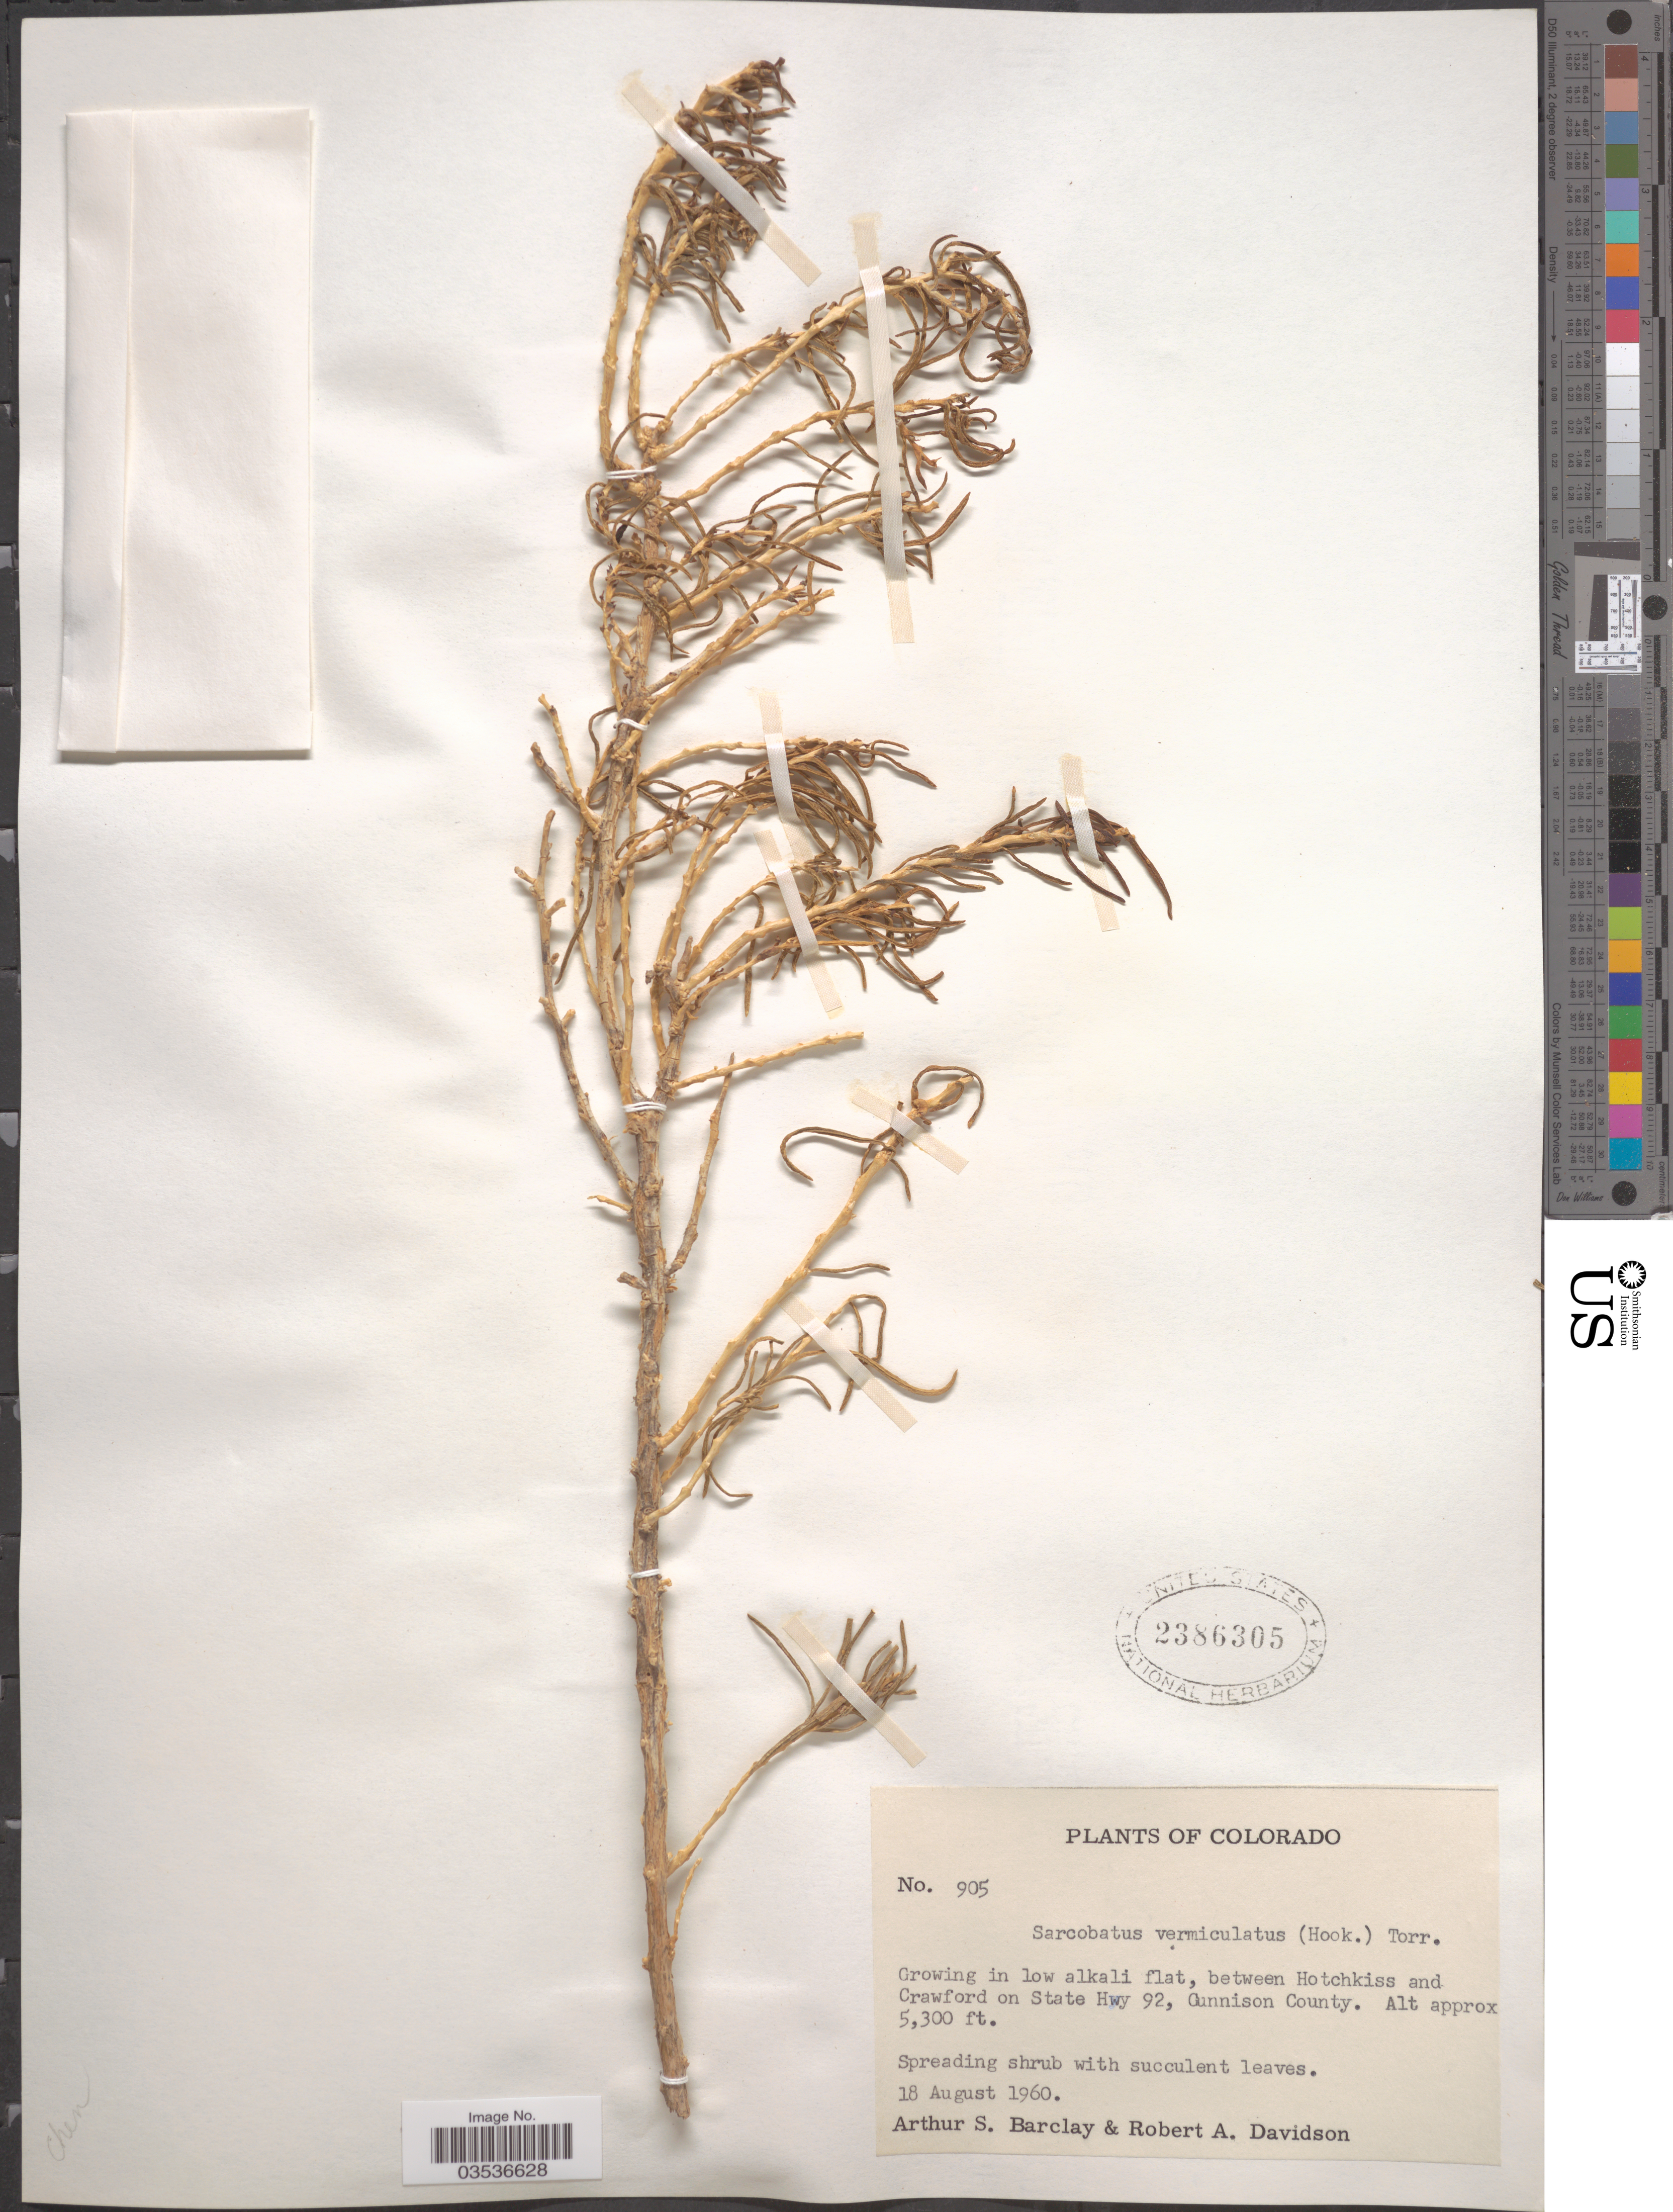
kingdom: Plantae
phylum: Tracheophyta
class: Magnoliopsida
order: Caryophyllales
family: Sarcobataceae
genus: Sarcobatus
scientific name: Sarcobatus vermiculatus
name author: (Hook.) Torr.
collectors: A. S. Barclay & R. A. Davidson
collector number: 905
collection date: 1960-08-18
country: United States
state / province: Colorado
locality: Growing in low alkali flat, between Hotchkiss and Crawford on State Hwy 92, Gunnison County.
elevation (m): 1615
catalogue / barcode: US 2386305